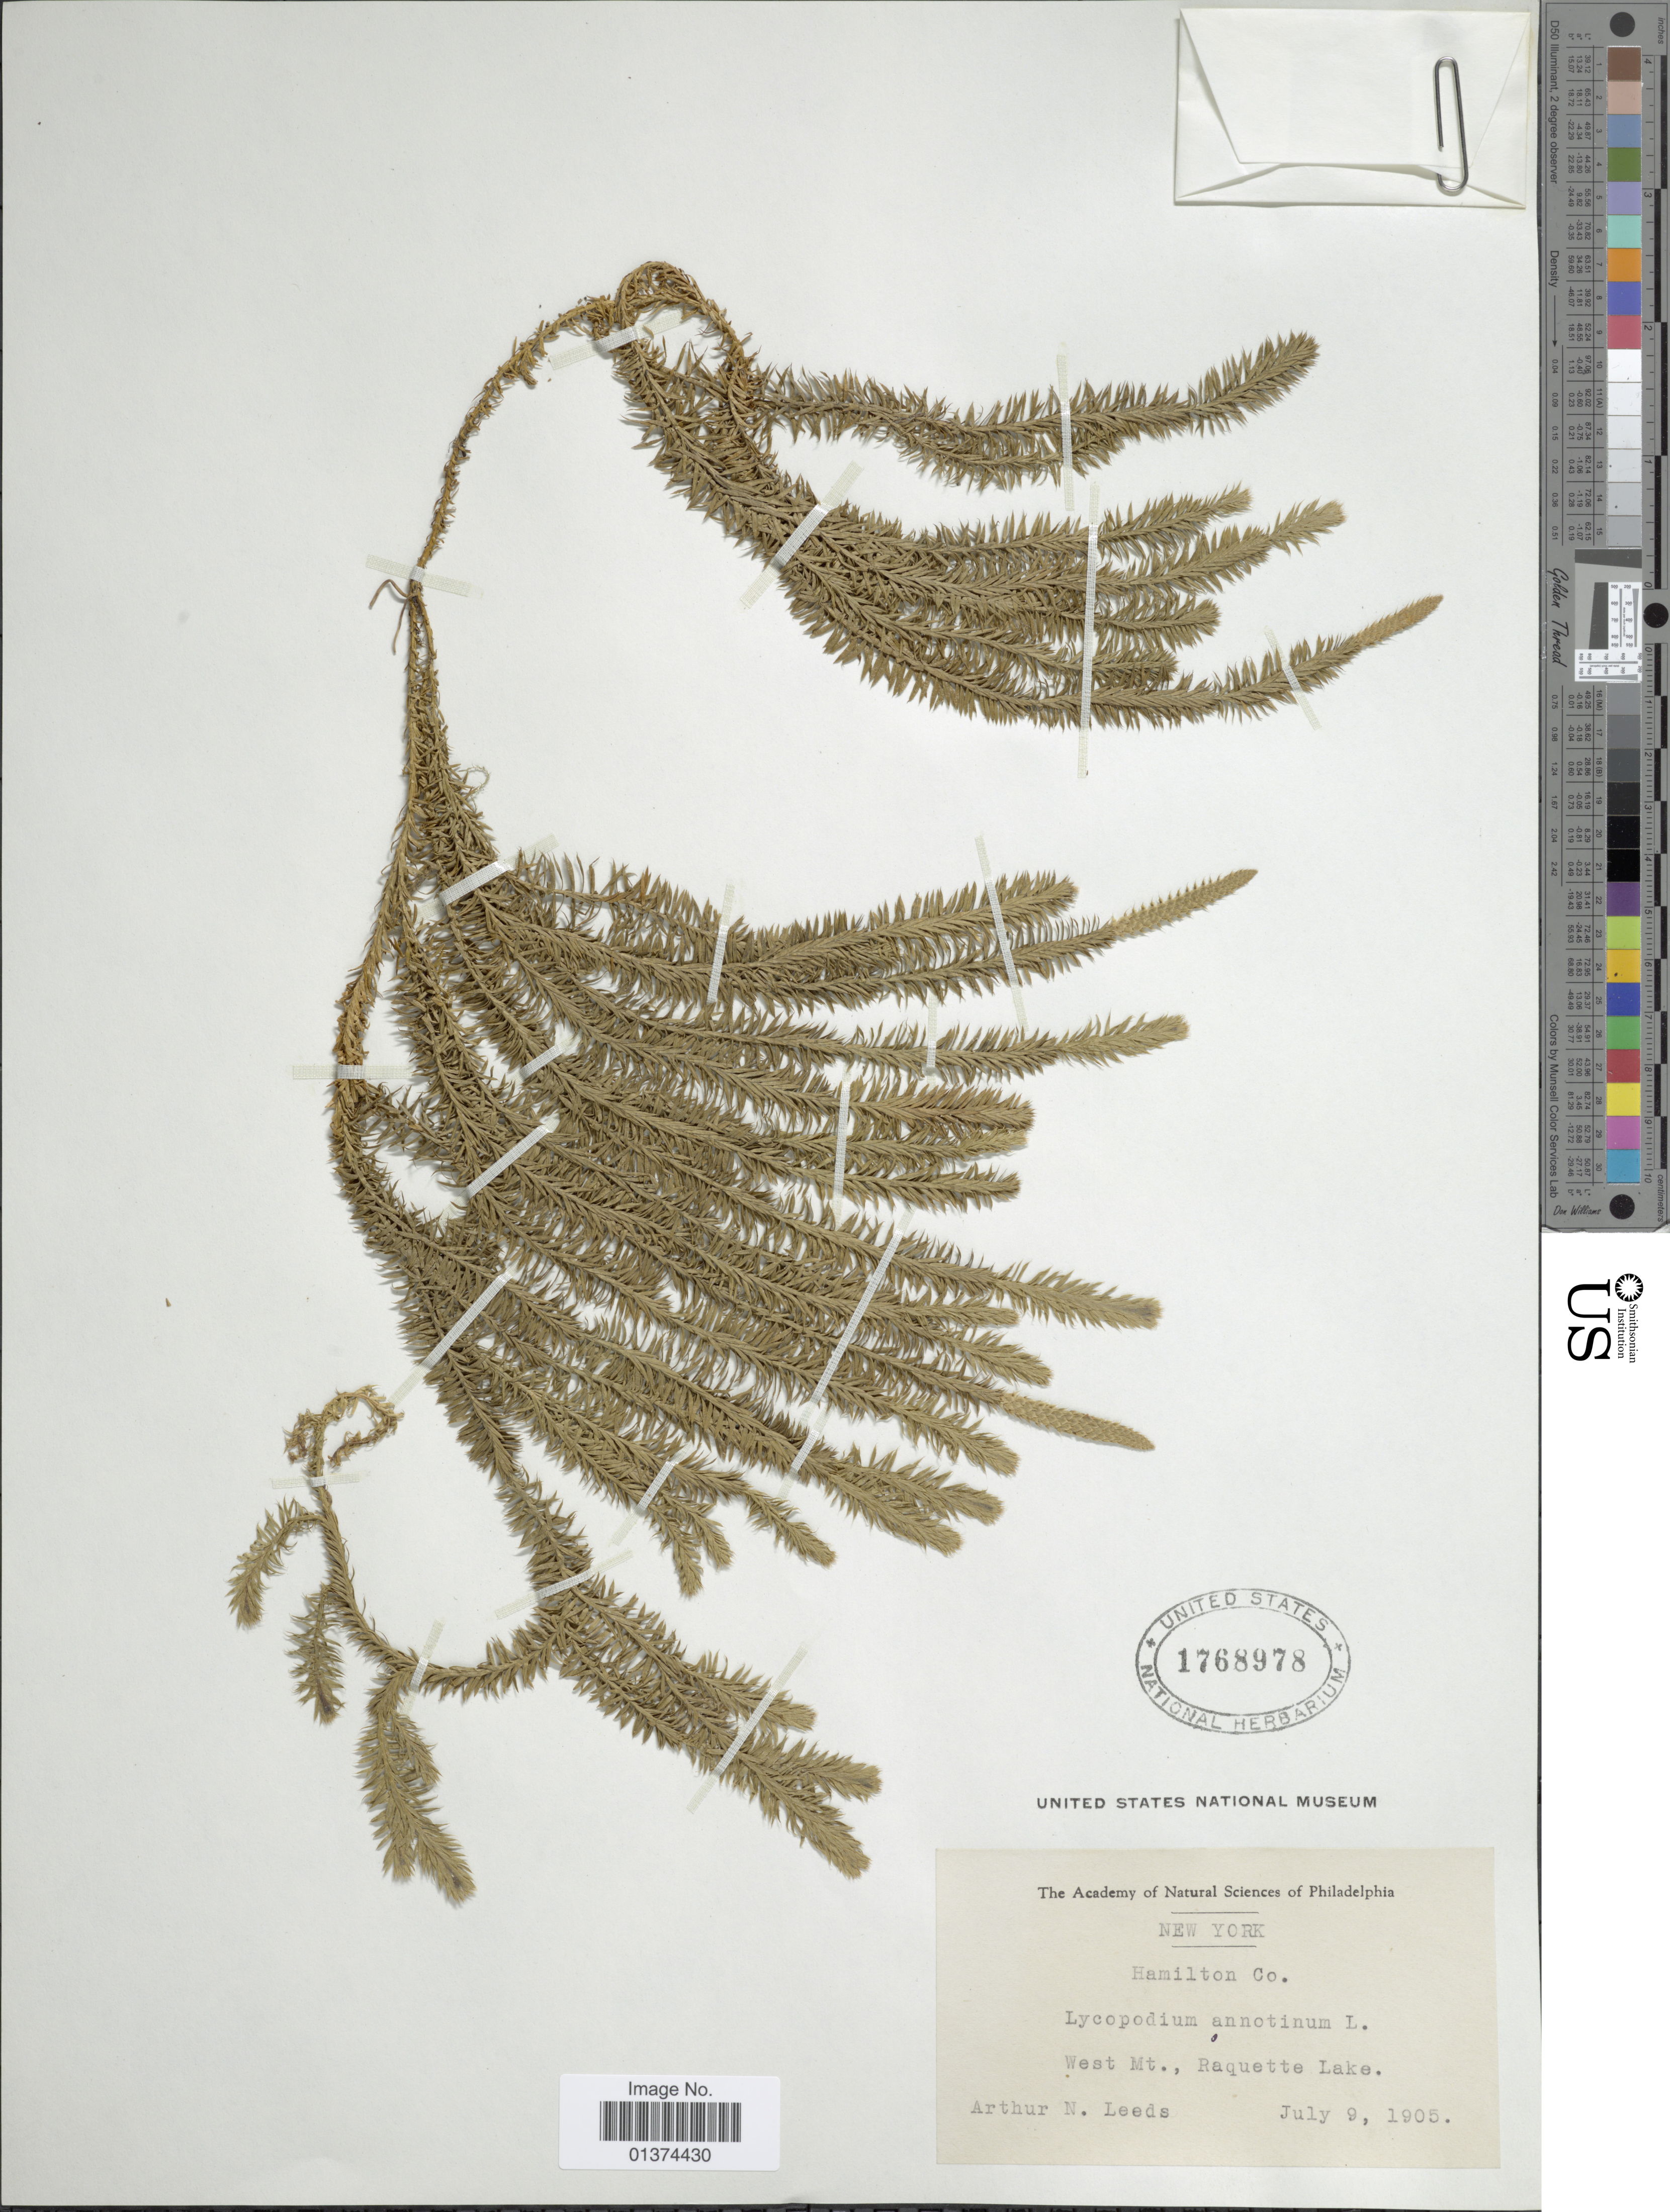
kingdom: Plantae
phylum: Tracheophyta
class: Lycopodiopsida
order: Lycopodiales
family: Lycopodiaceae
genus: Spinulum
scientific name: Spinulum annotinum subsp. annotinum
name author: (L.) A. Haines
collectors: A. N. Leeds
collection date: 1905-07-09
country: United States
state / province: New York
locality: Hamilton Co. West Mt., Raquette Lake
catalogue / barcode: US 1768978